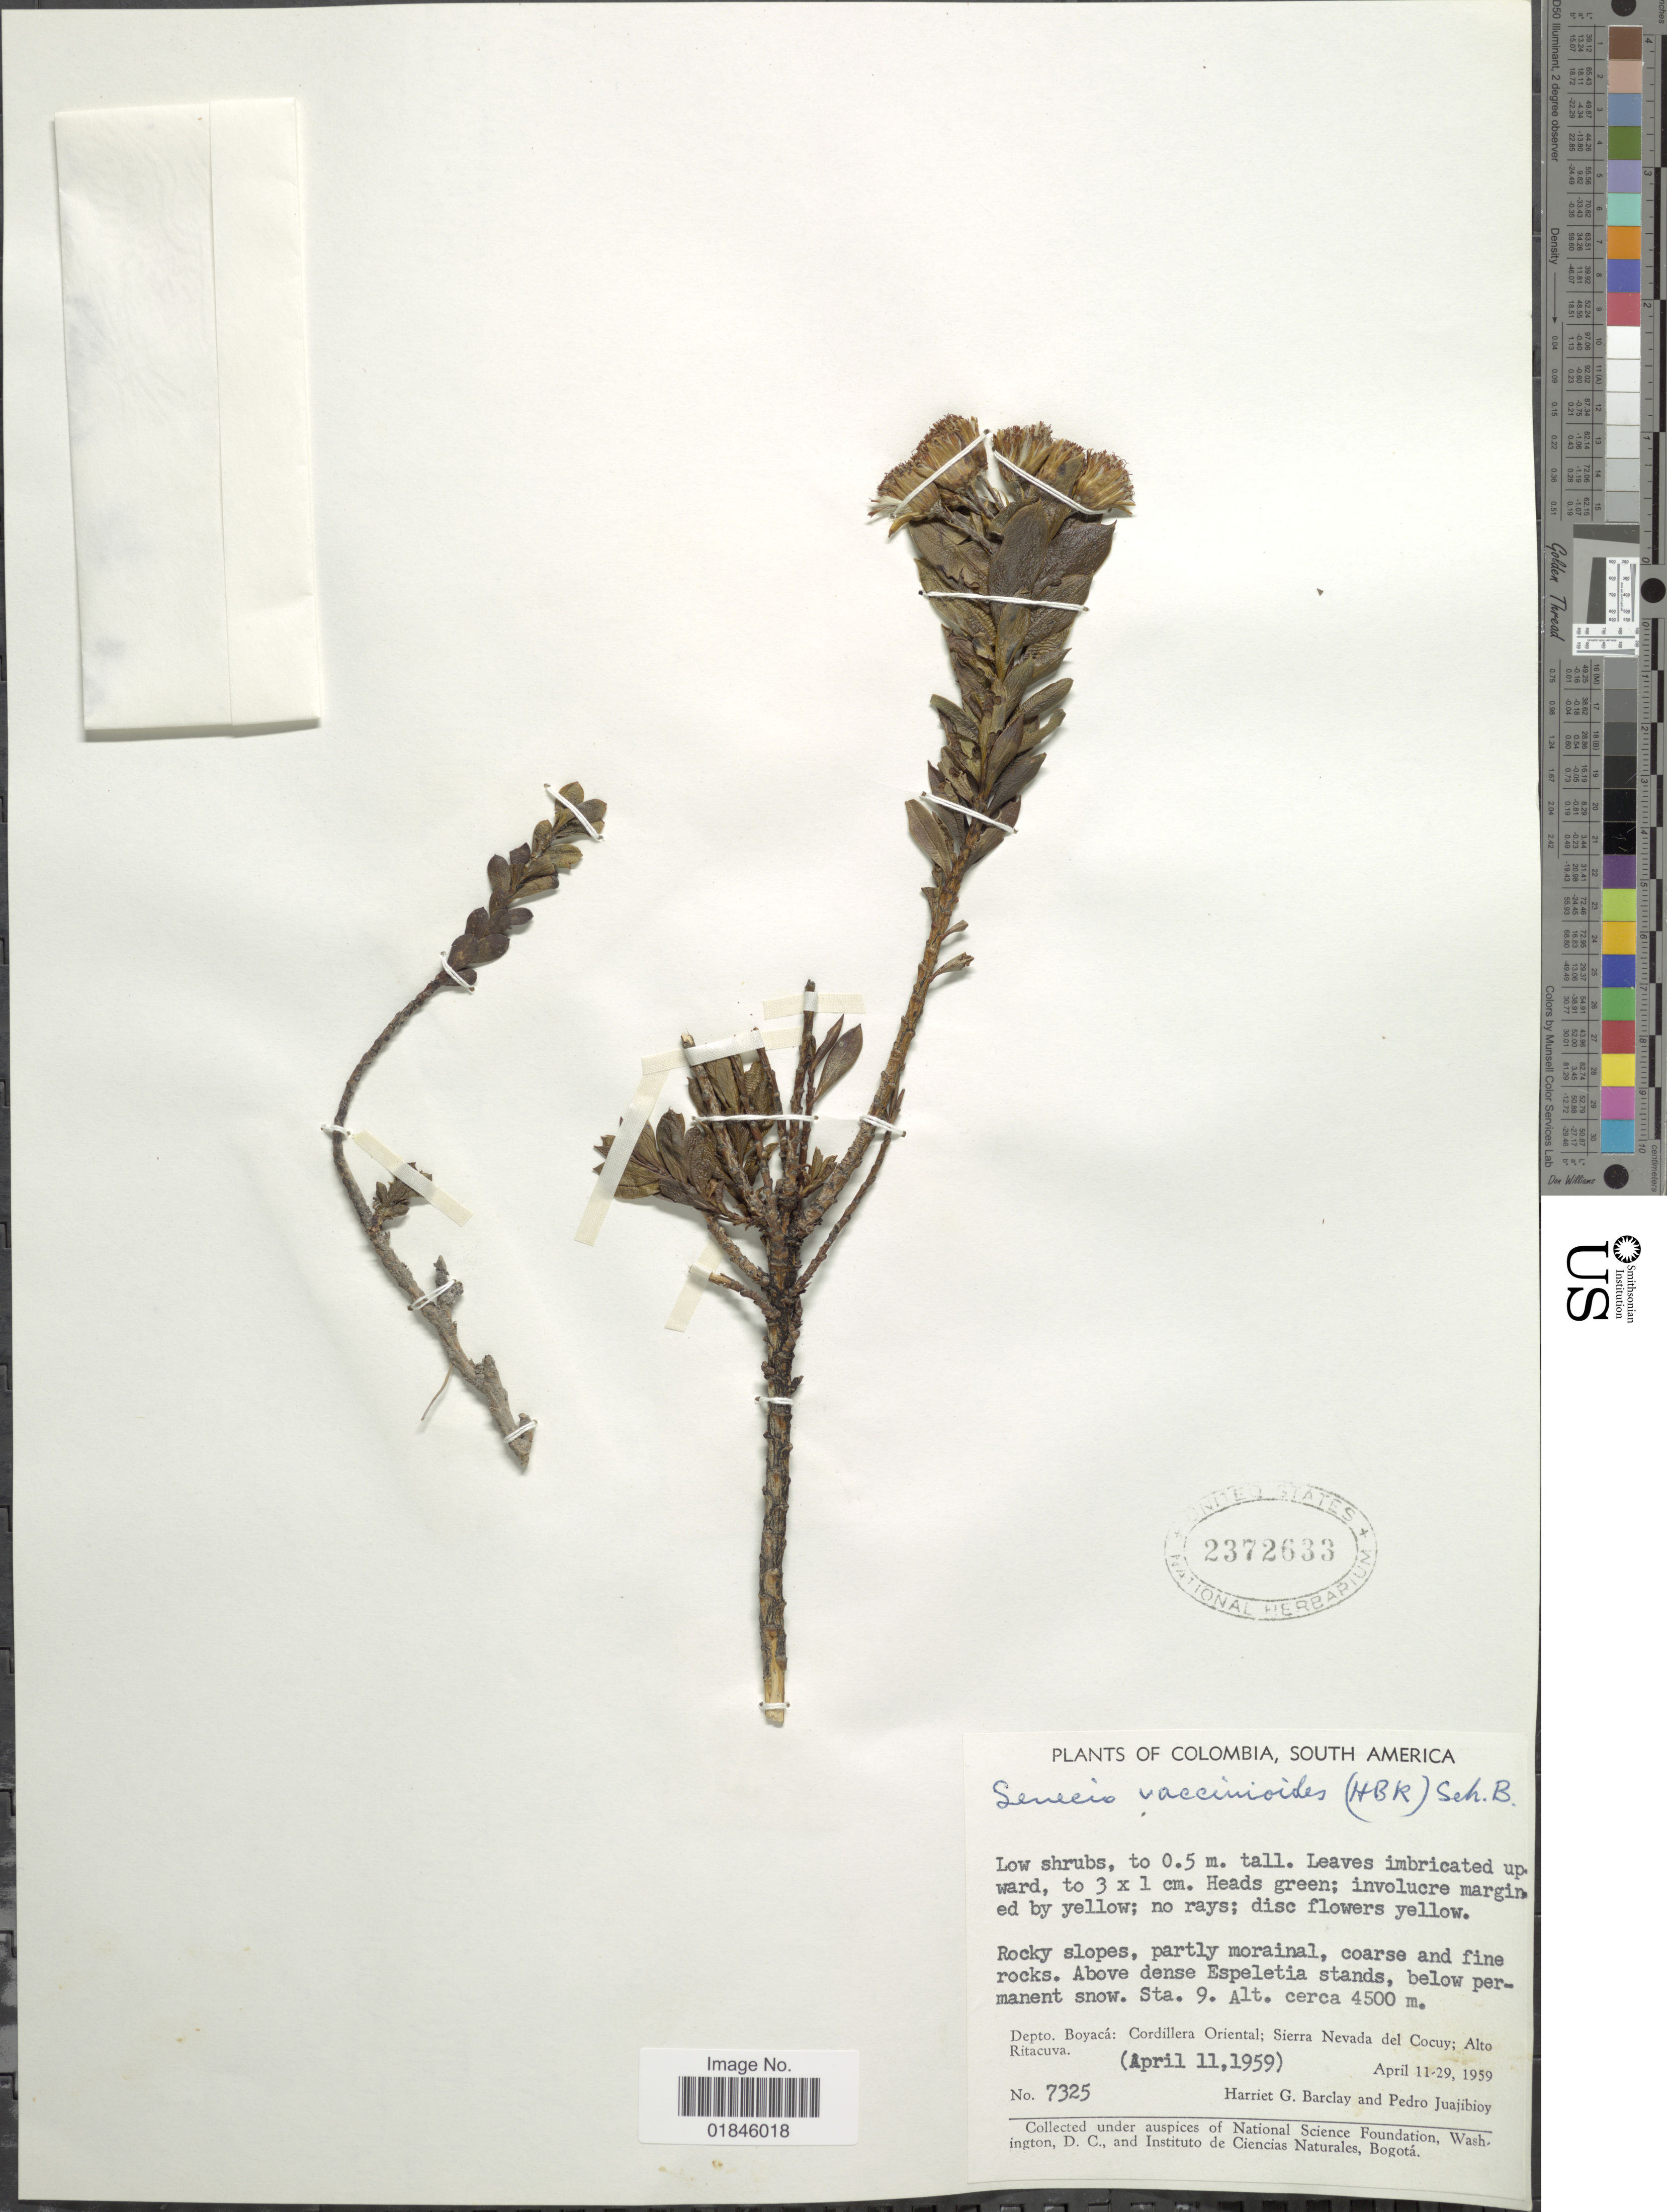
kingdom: Plantae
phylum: Tracheophyta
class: Magnoliopsida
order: Asterales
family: Asteraceae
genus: Pentacalia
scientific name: Pentacalia vaccinioides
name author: (Kunth) Cuatrec.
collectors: H. G. Barclay & P. Juajibioy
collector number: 7325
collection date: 1959-04-11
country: Colombia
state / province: Boyacá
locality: Depto. Boyacá: Cordillera Oriental: Sierra Nevada del Cocuy; Alto Ritacuva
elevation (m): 4500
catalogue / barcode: US 2372633